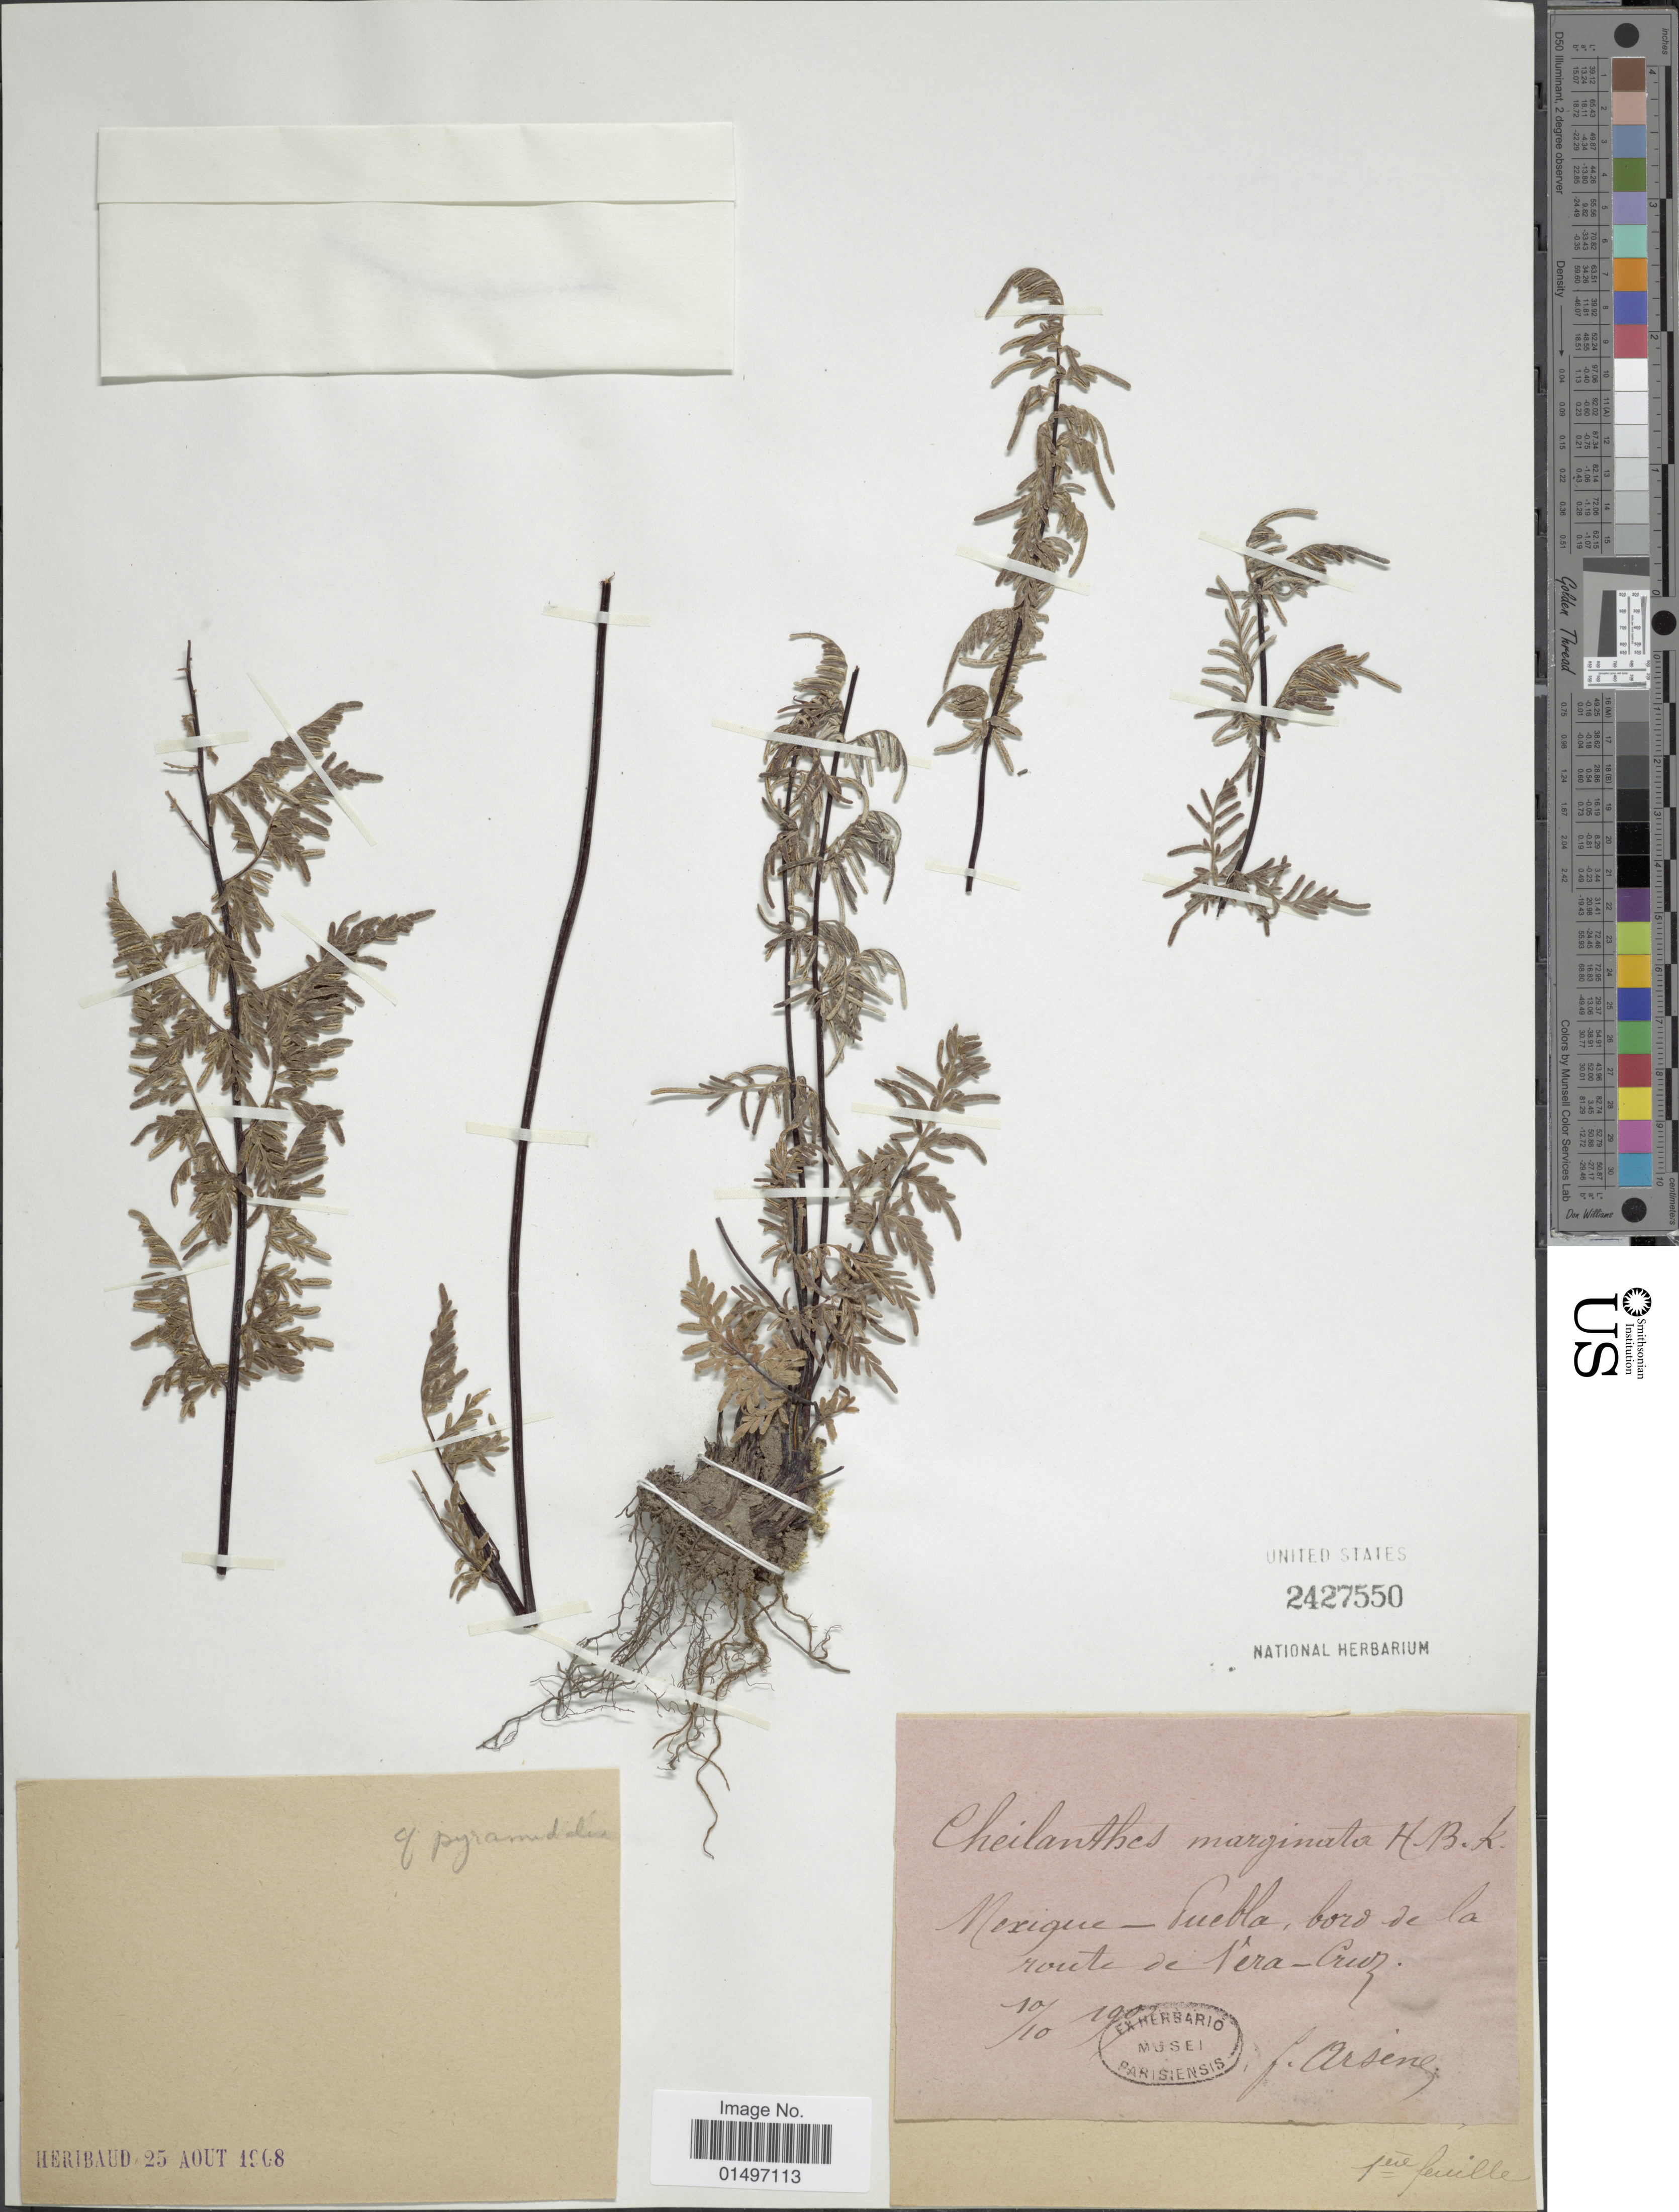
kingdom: Plantae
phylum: Tracheophyta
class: Polypodiopsida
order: Polypodiales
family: Pteridaceae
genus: Gaga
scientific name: Gaga hirsuta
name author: (Link) Fay W. Li & Windham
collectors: Bro. G. Arsène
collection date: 1907-10-10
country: Mexico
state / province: Puebla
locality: Mexique-Puebla, boro de la route de Vera-Cruz.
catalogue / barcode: US 2427550